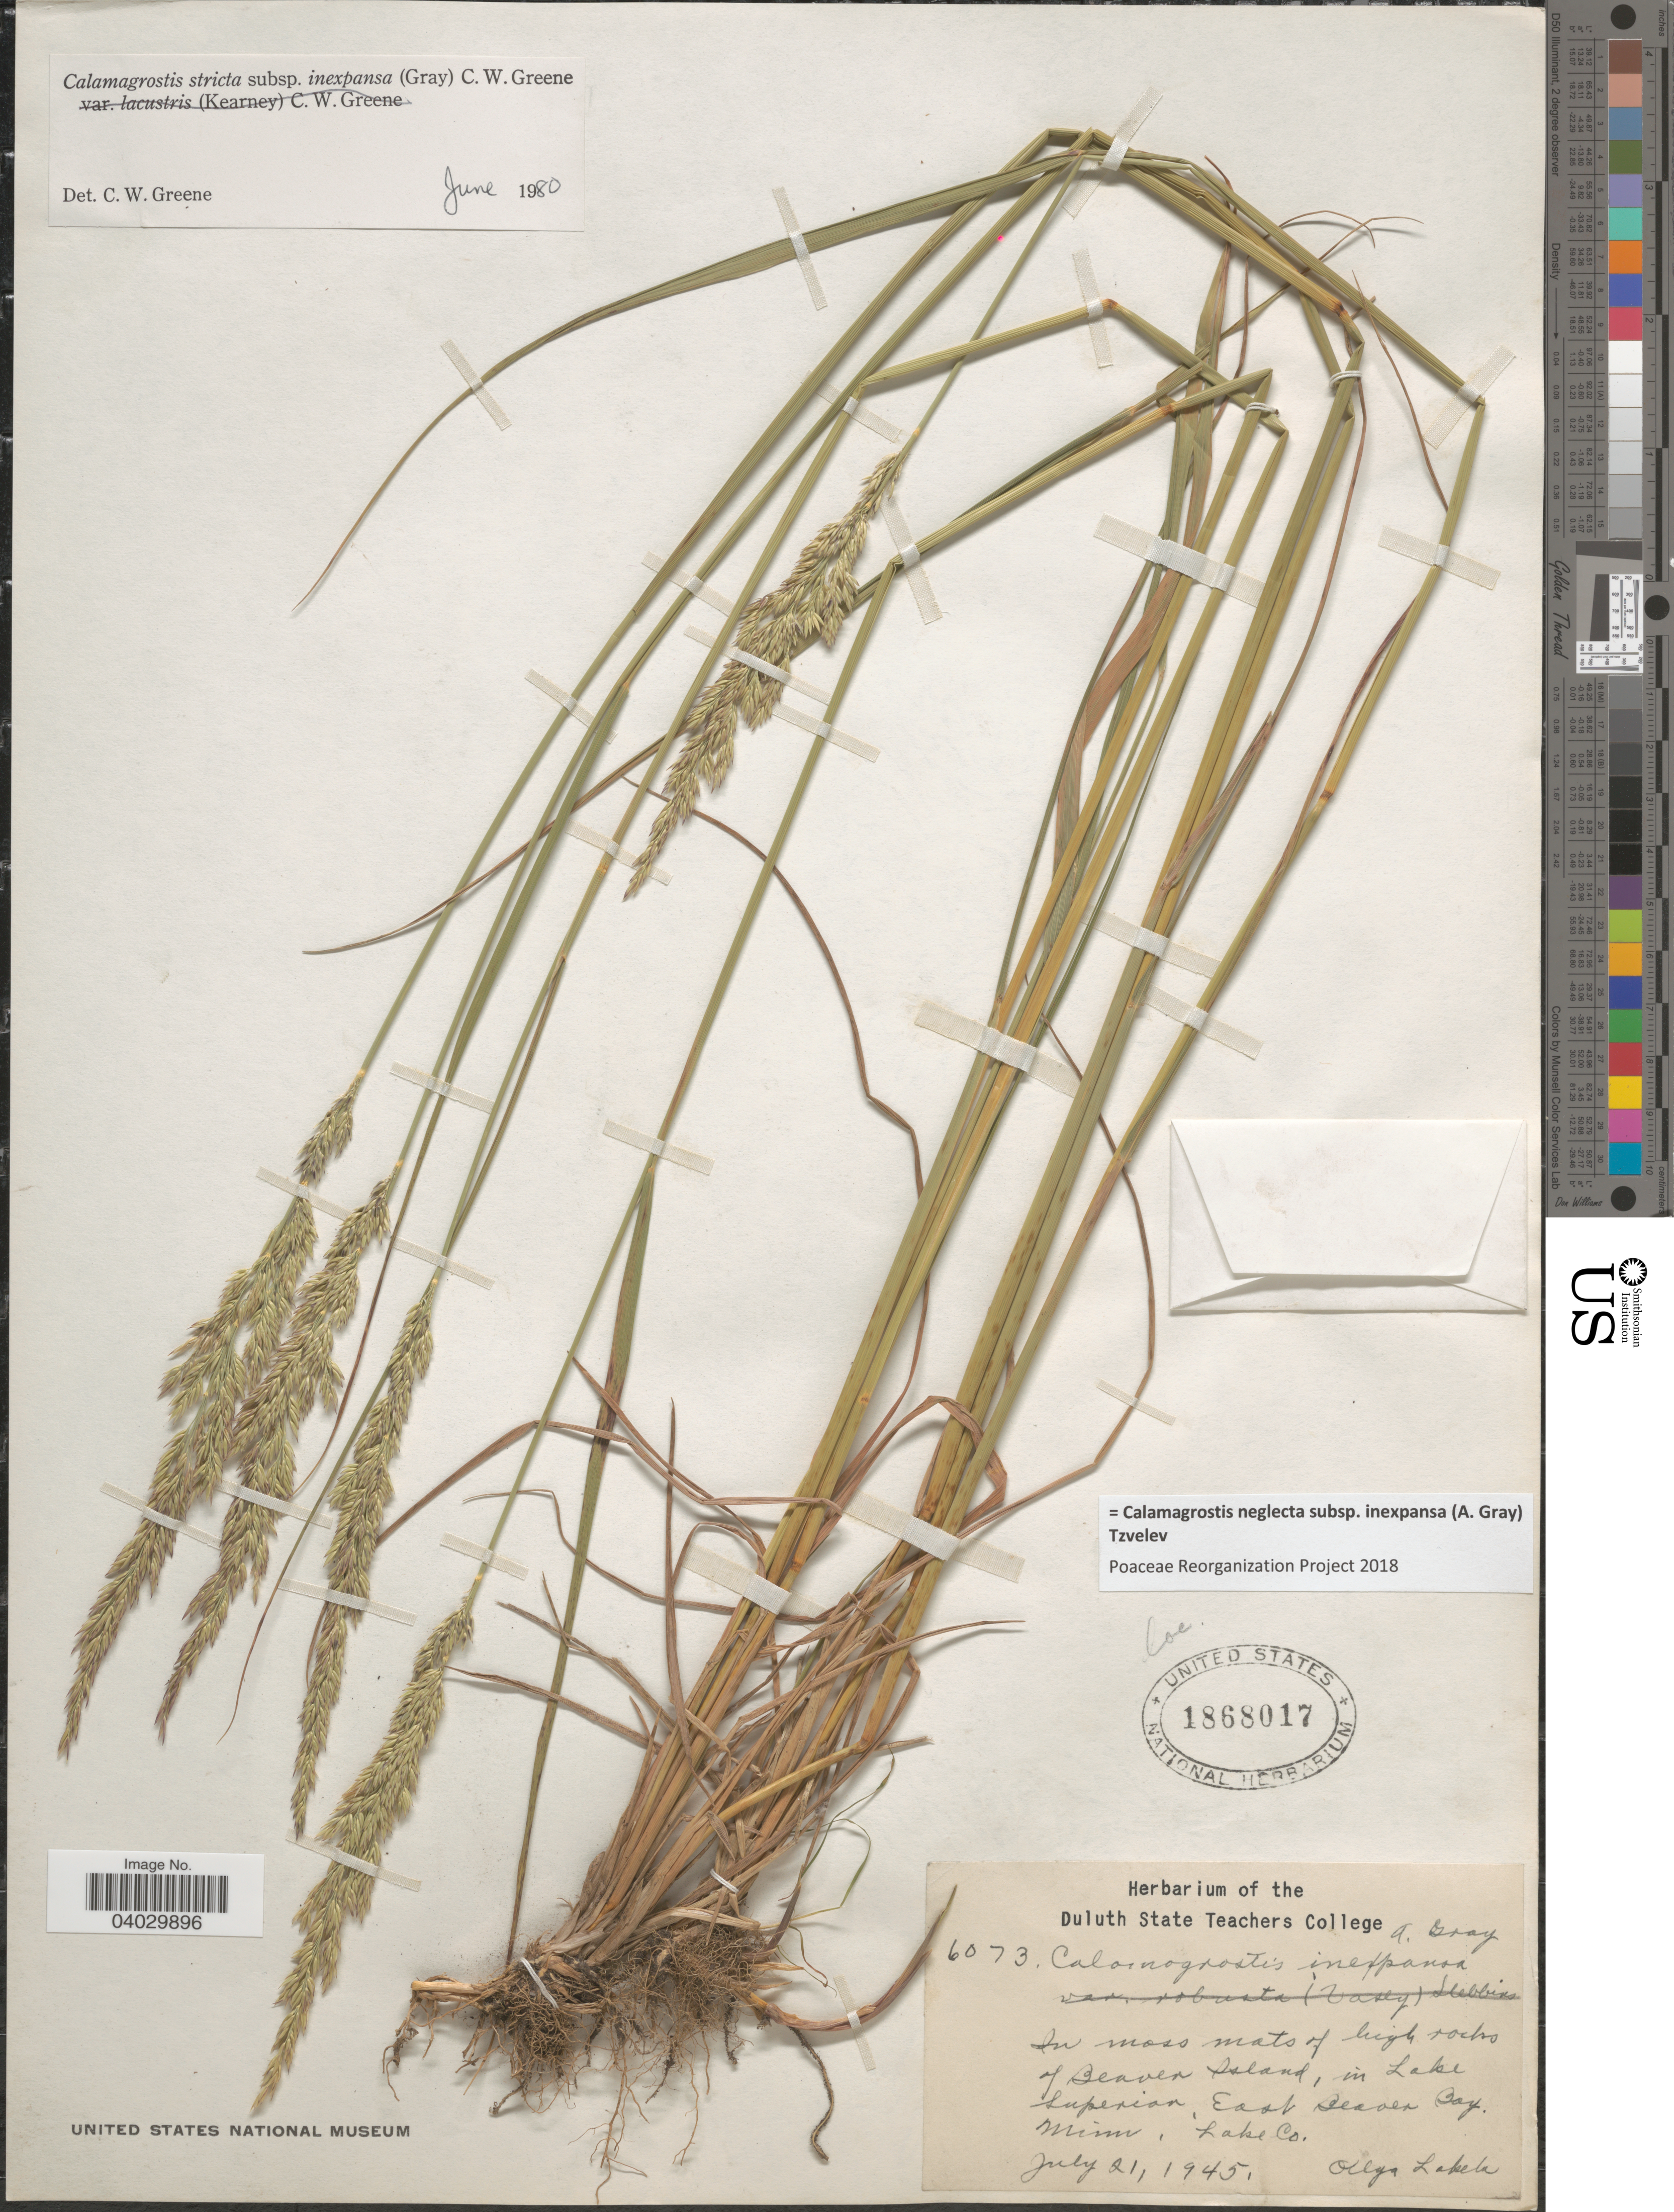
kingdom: Plantae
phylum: Tracheophyta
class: Liliopsida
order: Poales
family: Poaceae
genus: Calamagrostis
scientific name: Calamagrostis neglecta subsp. inexpansa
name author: (A. Gray) Tzvelev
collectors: O. K. Lakela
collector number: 6073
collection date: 1945-07-21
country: United States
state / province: Minnesota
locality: In moss mats of high rocks of Beaver Island, in Lake Superior, East Beaver Bay. Lake Co.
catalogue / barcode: US 1868017